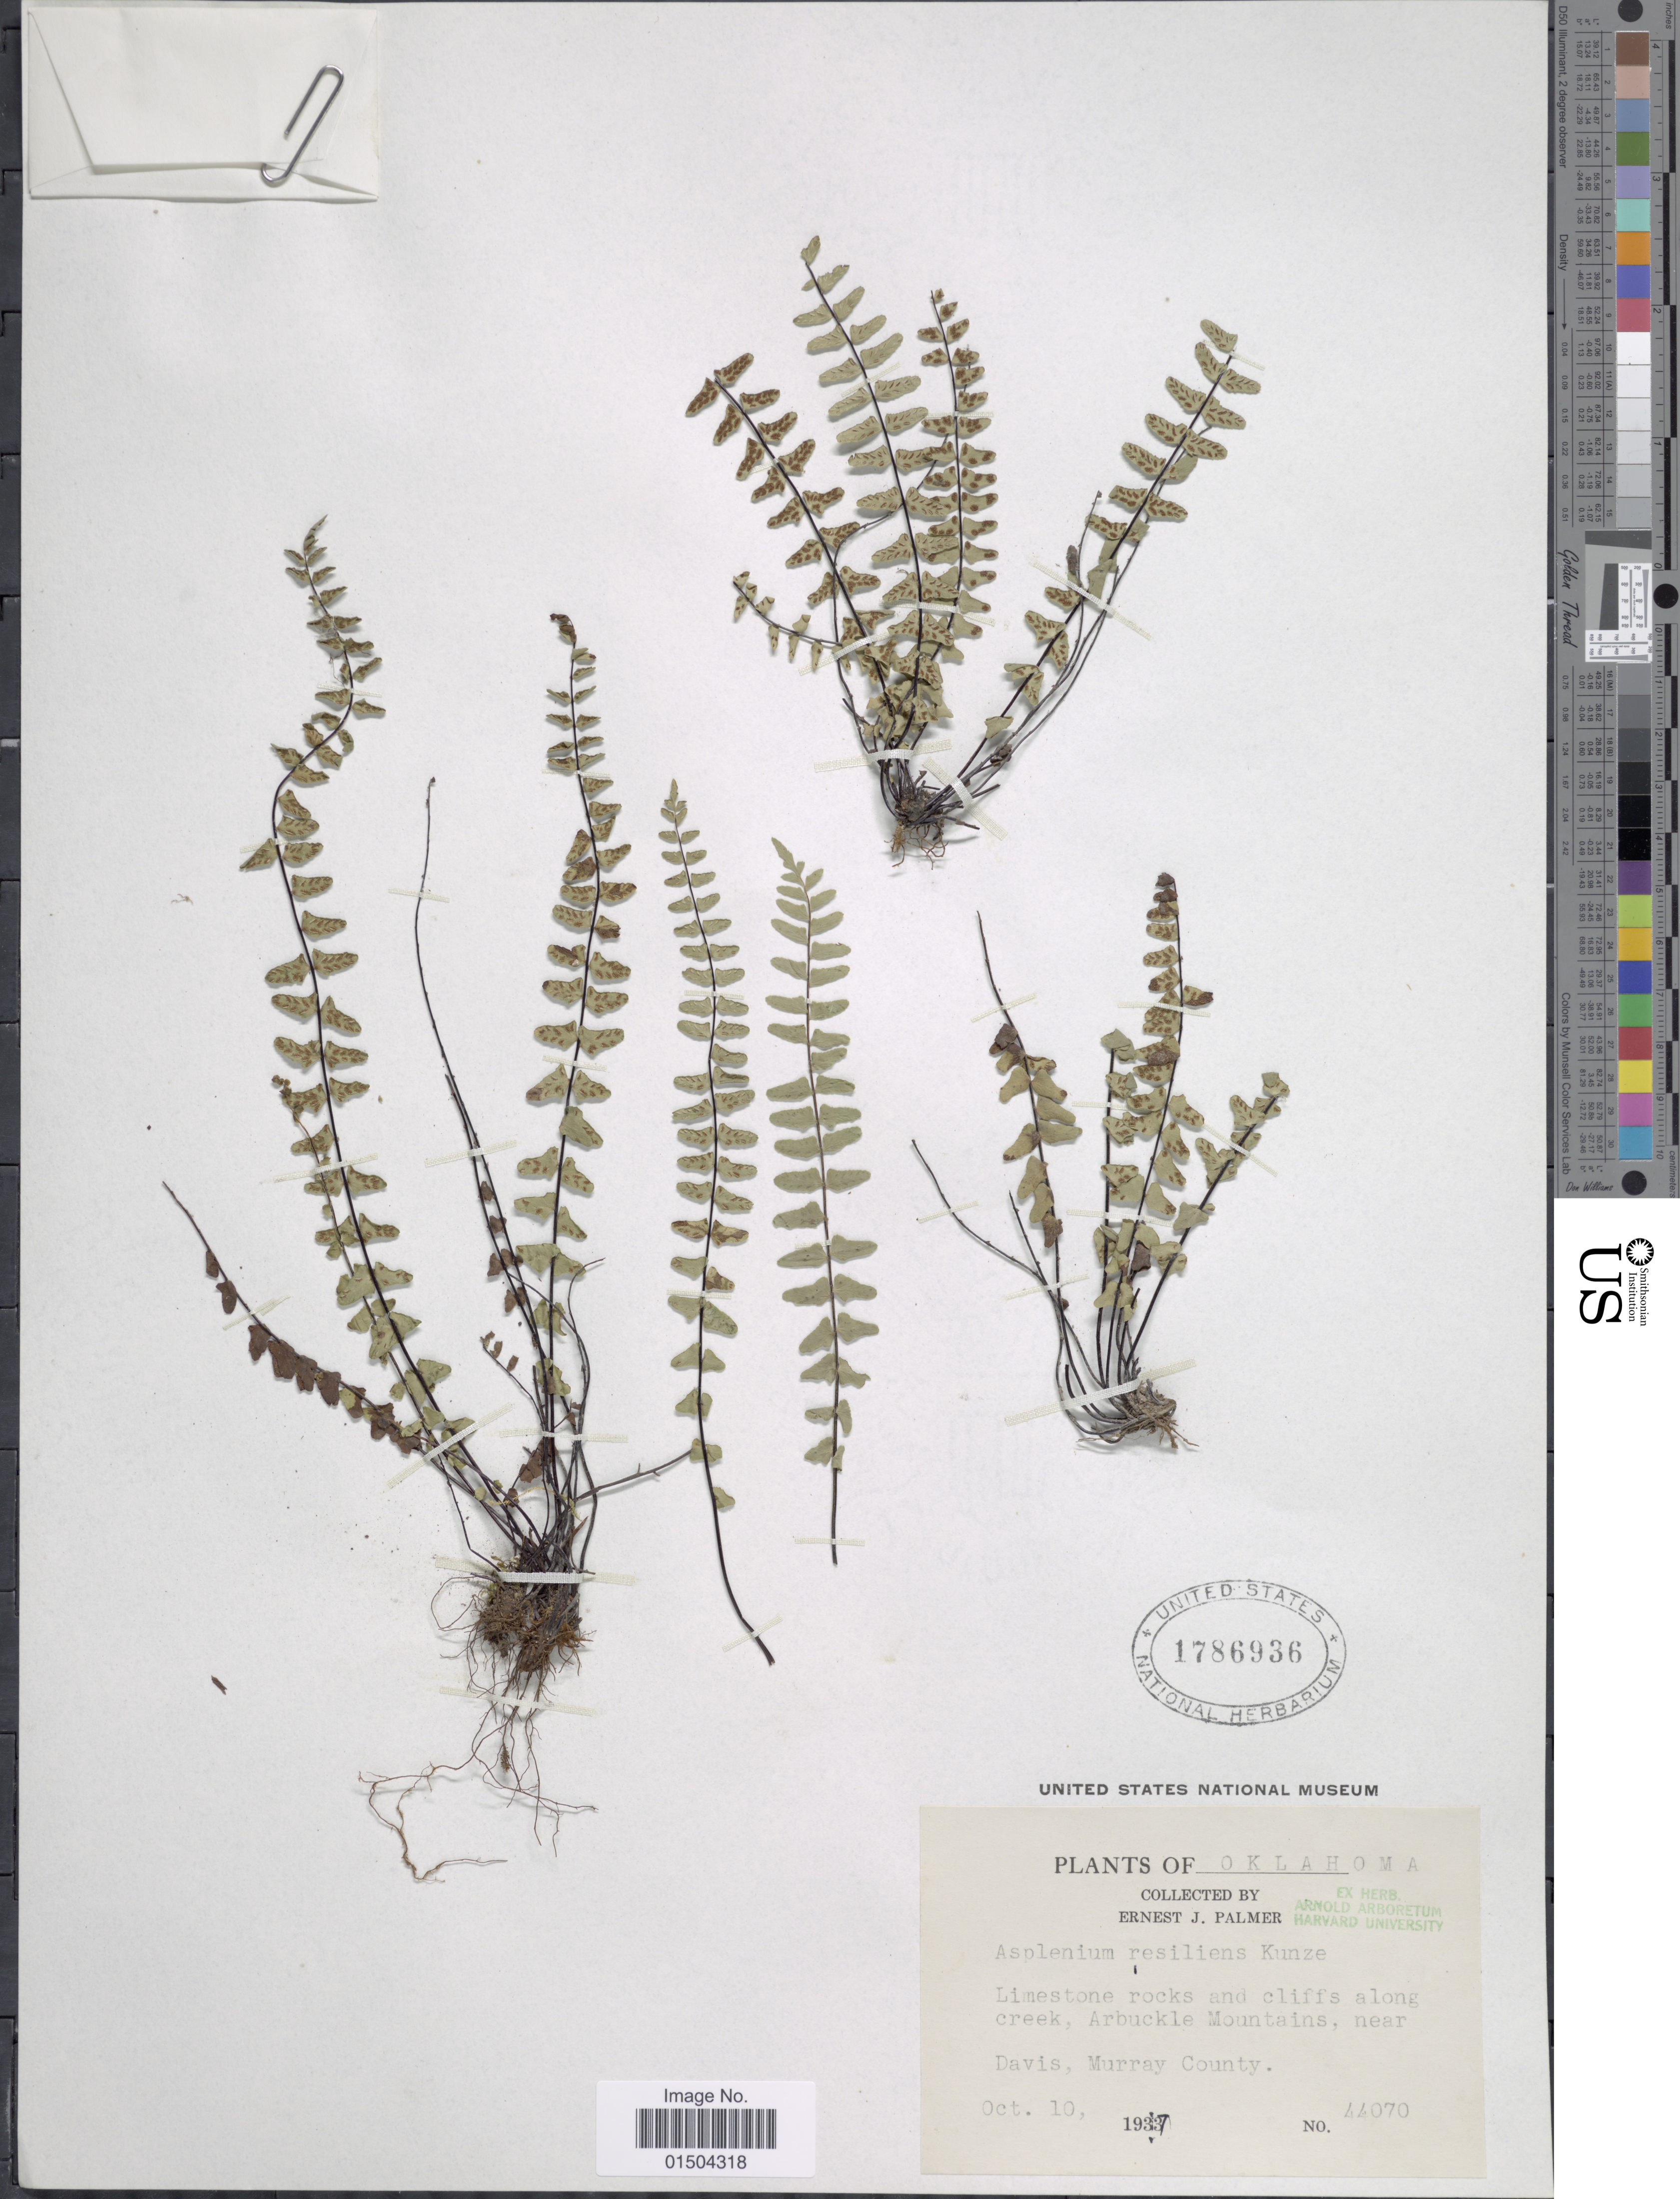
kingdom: Plantae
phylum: Tracheophyta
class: Polypodiopsida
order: Polypodiales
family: Aspleniaceae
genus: Asplenium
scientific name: Asplenium resiliens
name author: Kunze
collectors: E. J. Palmer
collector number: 44070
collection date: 1937-10-10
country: United States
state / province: Oklahoma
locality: Limestone rocks and cliffs along creek, Arbuckle Mountains, near Davis, Murray County.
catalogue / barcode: US 1786936